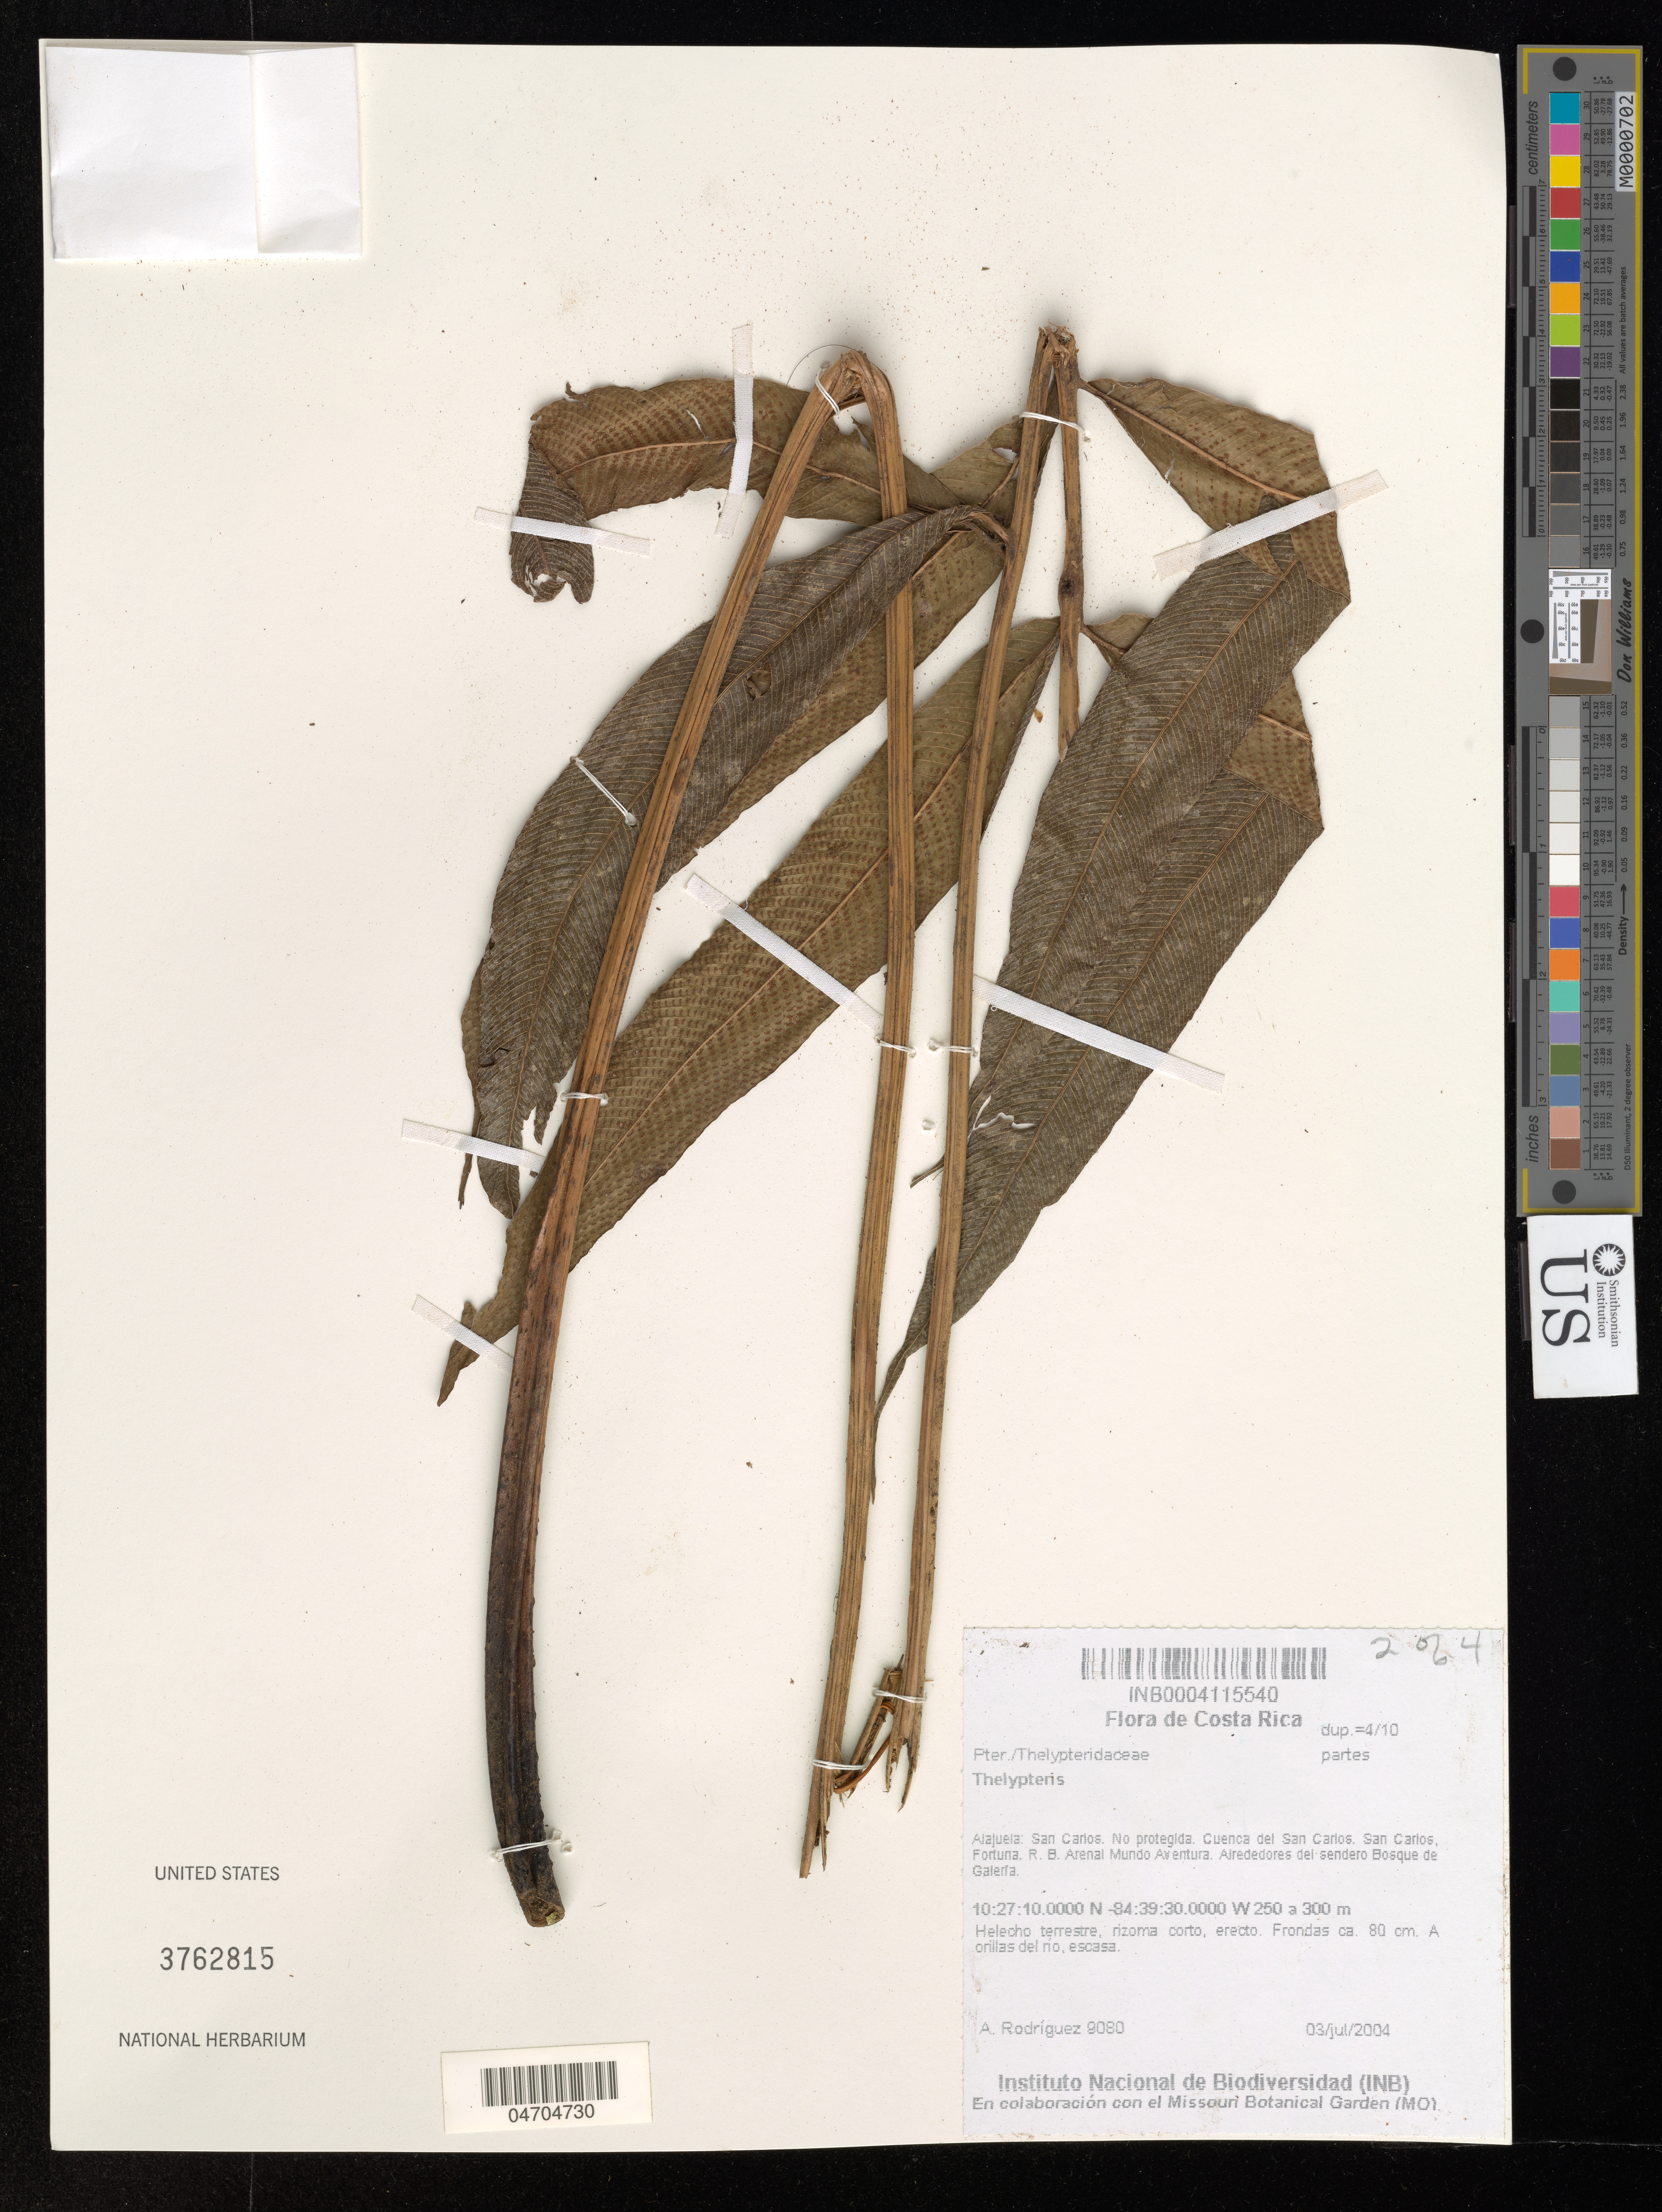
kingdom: Plantae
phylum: Tracheophyta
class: Polypodiopsida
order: Polypodiales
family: Thelypteridaceae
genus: Thelypteris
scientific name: Thelypteris (Meniscium) sp.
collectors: A. Rodríguez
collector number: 9080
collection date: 2004-07-03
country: Costa Rica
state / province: Alajuela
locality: San Carlos. No protegida. Cuenca del San Carlos. San Carlos, Fortuna. R. B. Arenal Mundo Aventura. Alrededores del sendero Bosque de Galería.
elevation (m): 250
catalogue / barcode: US 3762815